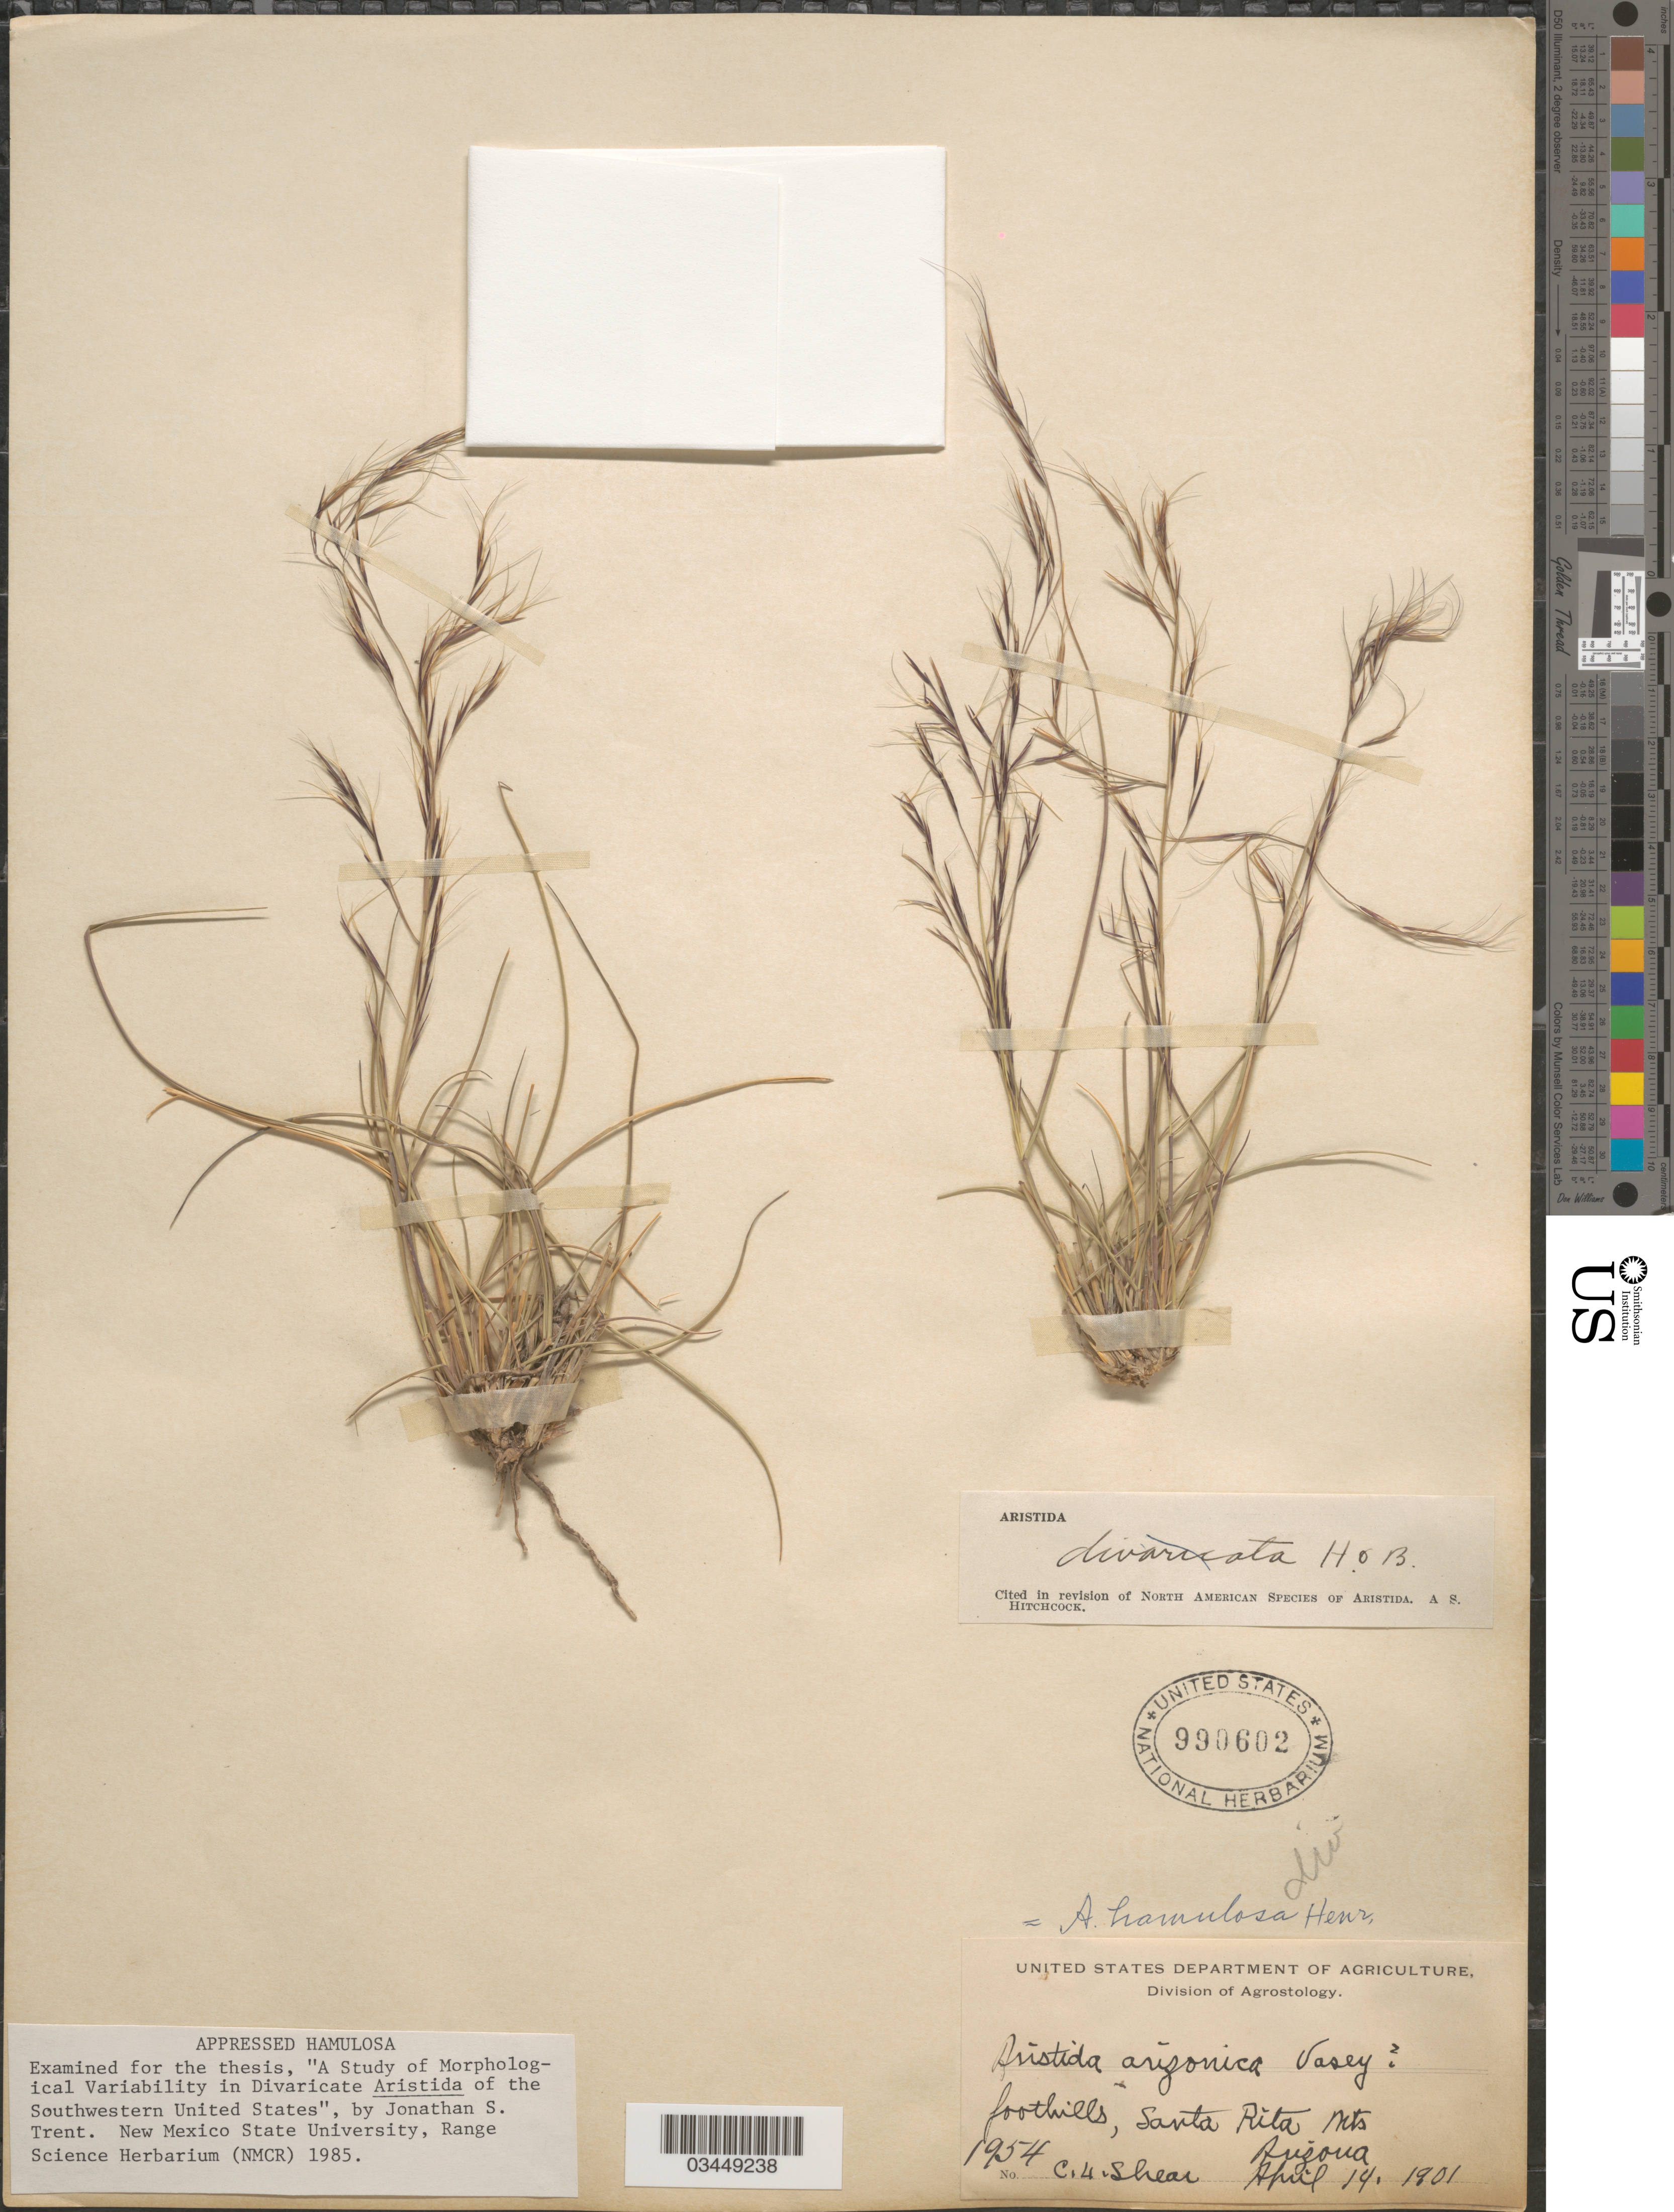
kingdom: Plantae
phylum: Tracheophyta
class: Liliopsida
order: Poales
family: Poaceae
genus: Aristida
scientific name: Aristida hamulosa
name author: Henr.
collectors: C. L. Shear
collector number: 1954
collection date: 1901-04-14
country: United States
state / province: Arizona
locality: Foothills, Santa Rita Mts.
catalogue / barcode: US 990602